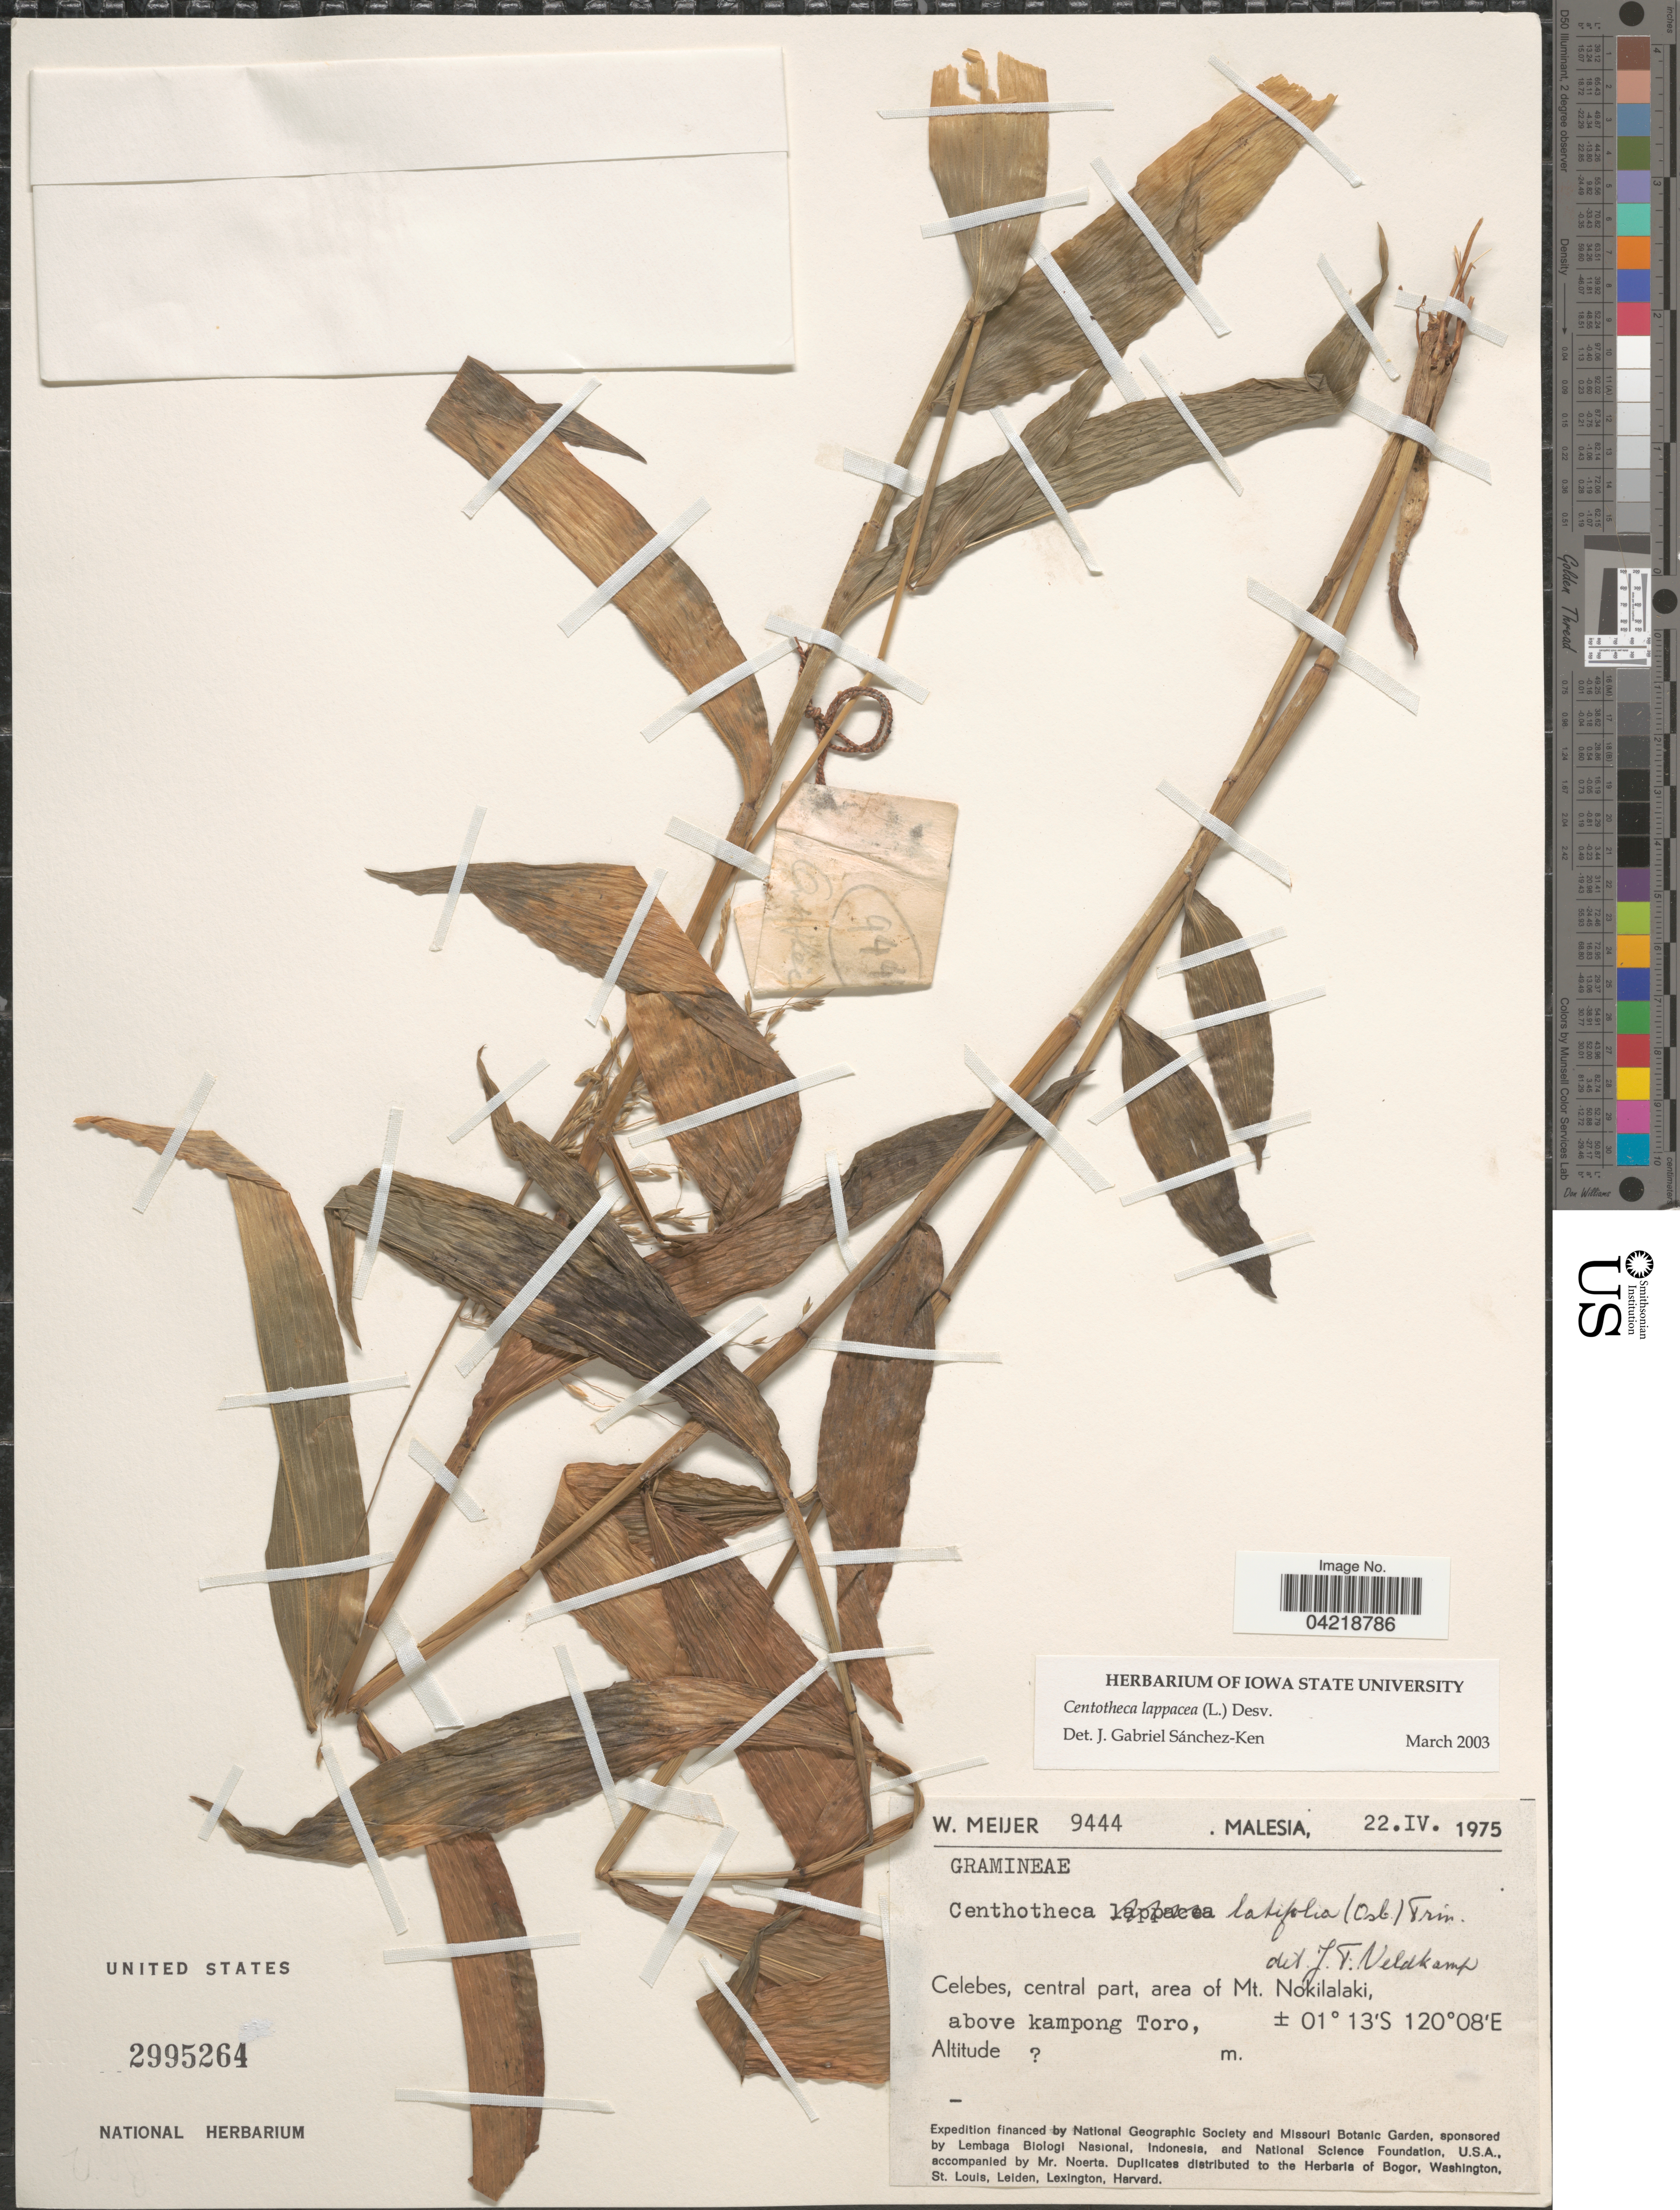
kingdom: Plantae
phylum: Tracheophyta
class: Liliopsida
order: Poales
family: Poaceae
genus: Centotheca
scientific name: Centotheca lappacea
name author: (L.) Desv.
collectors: W. Meijer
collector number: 9444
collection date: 1975-04-22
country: Malaysia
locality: Malesia. Celebes, central part, area of Mt. Nokilalaki, above kampong Toro.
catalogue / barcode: US 2995264